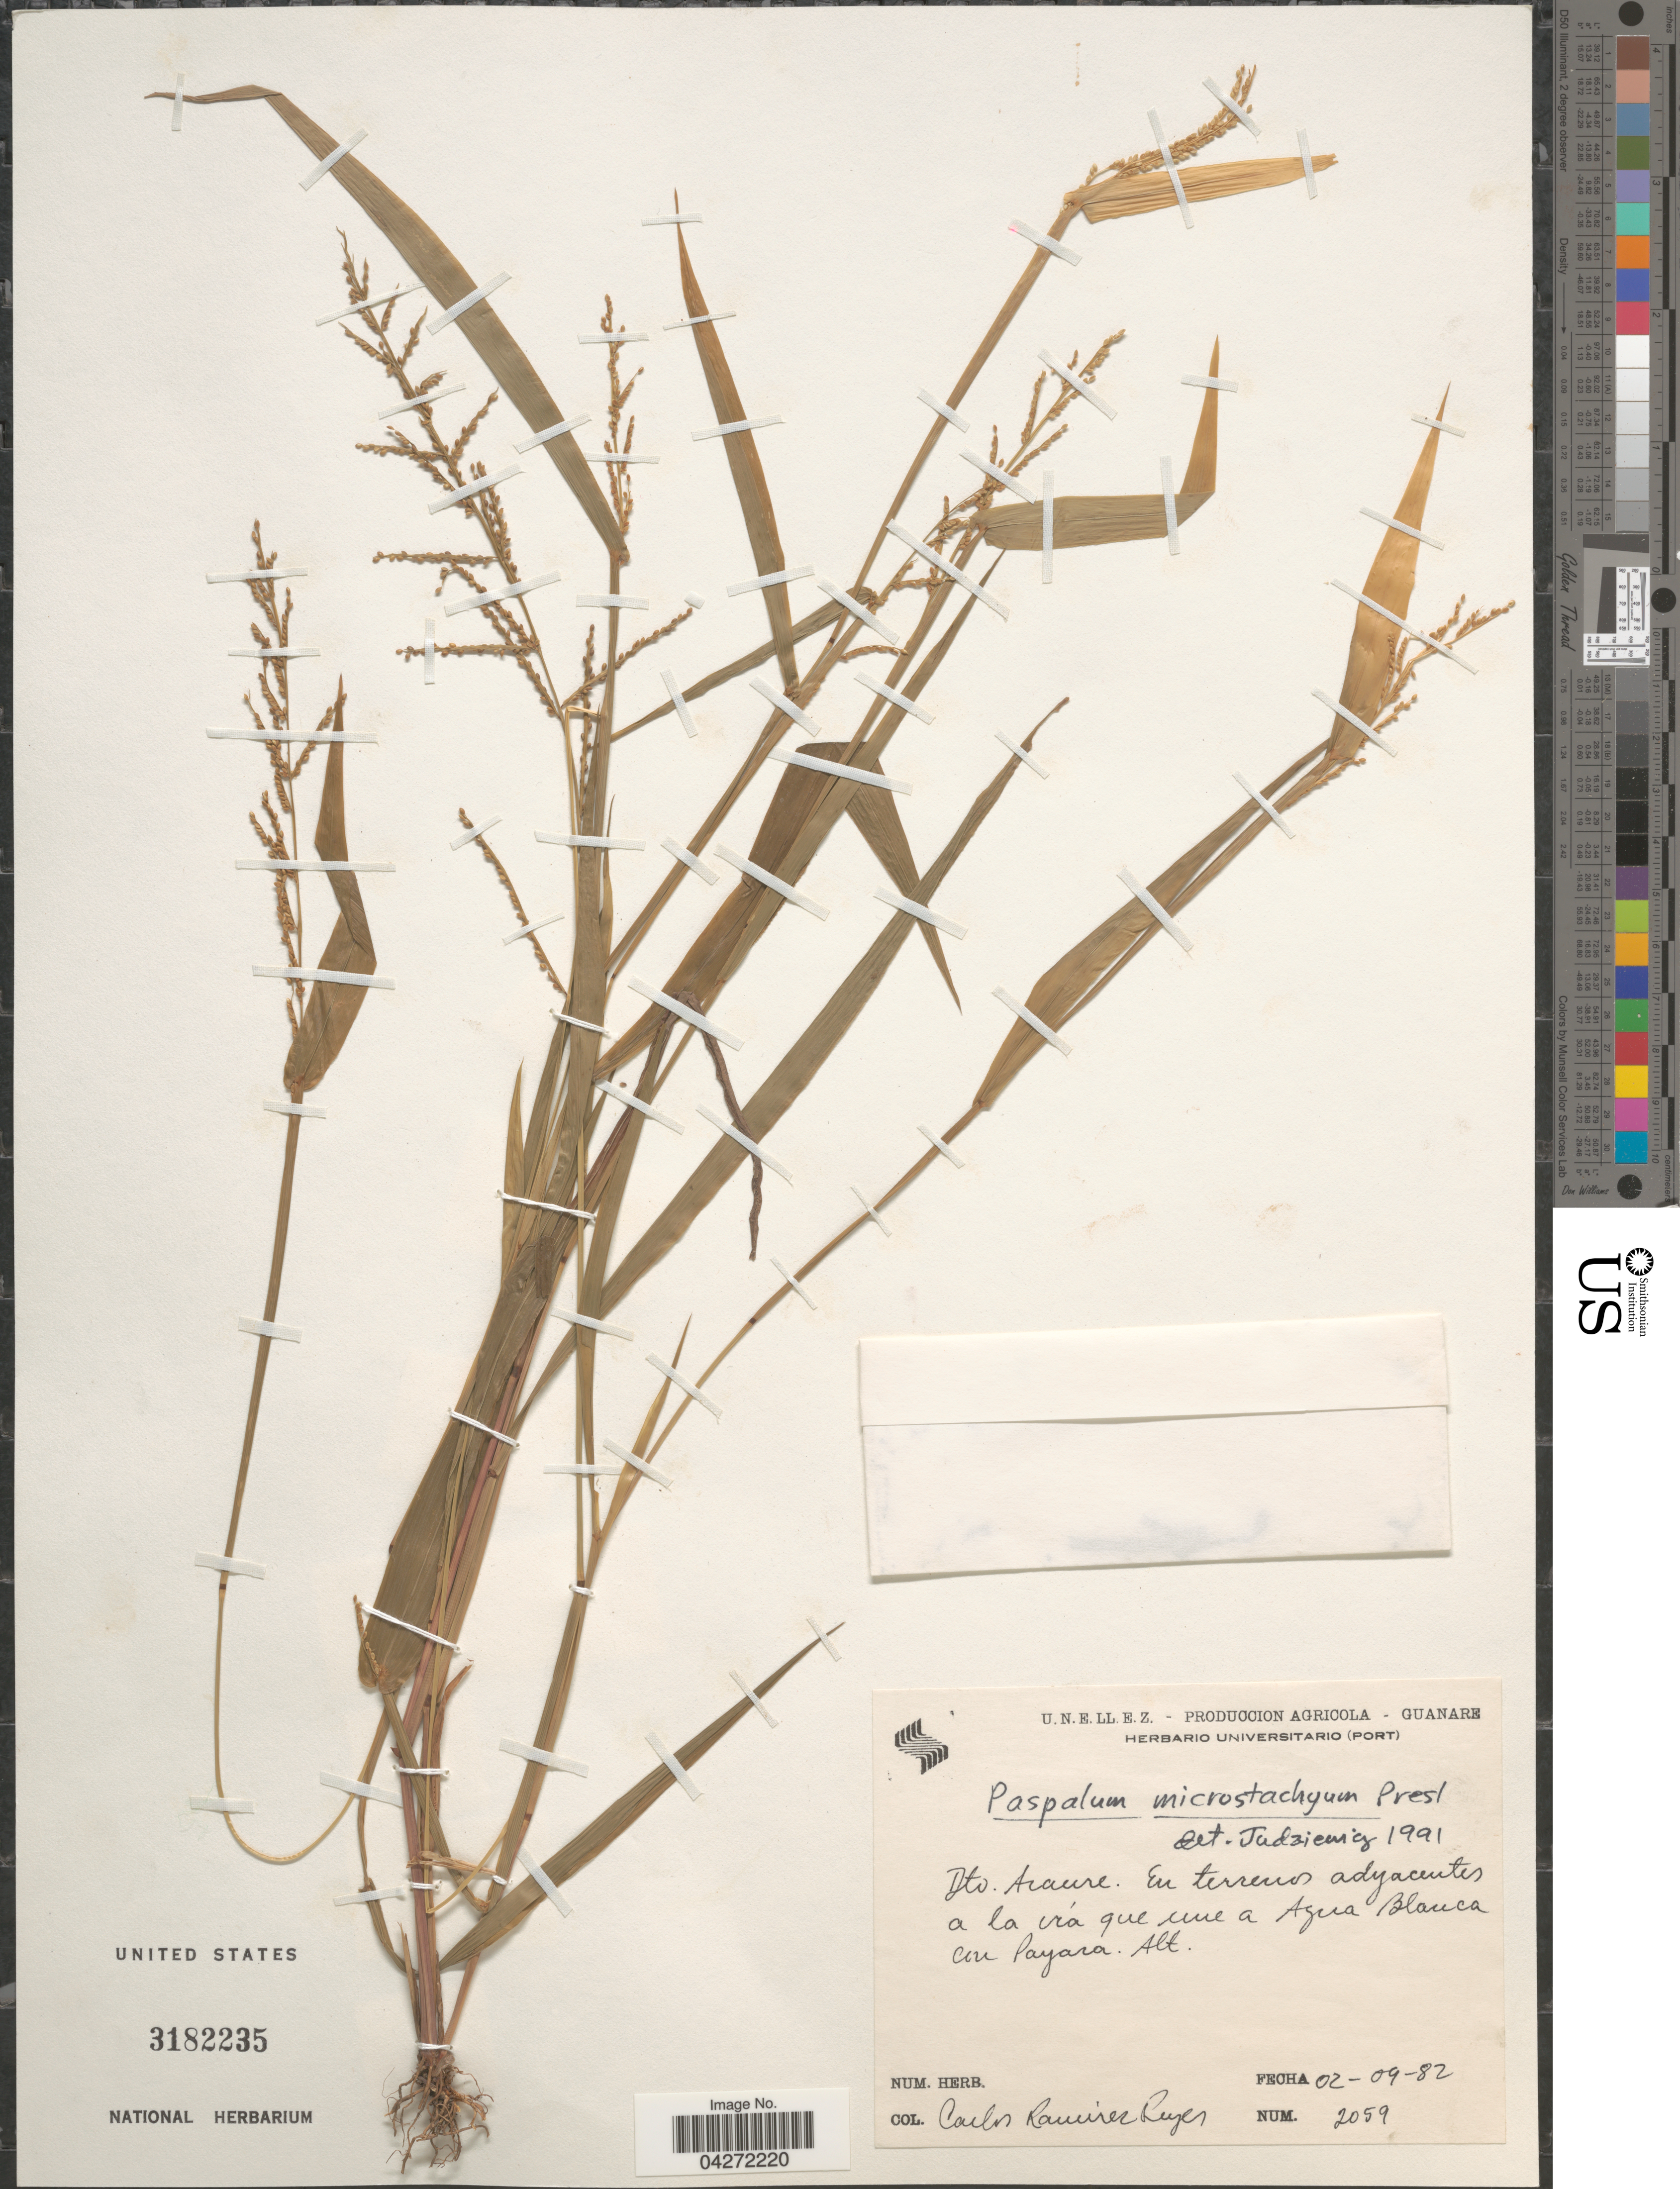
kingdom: Plantae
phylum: Tracheophyta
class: Liliopsida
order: Poales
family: Poaceae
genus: Paspalum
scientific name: Paspalum microstachyum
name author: J. Presl in C. Presl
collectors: C. Ramirez R.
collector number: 2059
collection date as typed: Transcribed d/m/y: 2/9/82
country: Venezuela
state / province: Portuguesa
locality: Dto. Araure. En terrenos adyacentes a la vía que une a Agua Blanca con Payara.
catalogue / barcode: US 3182235